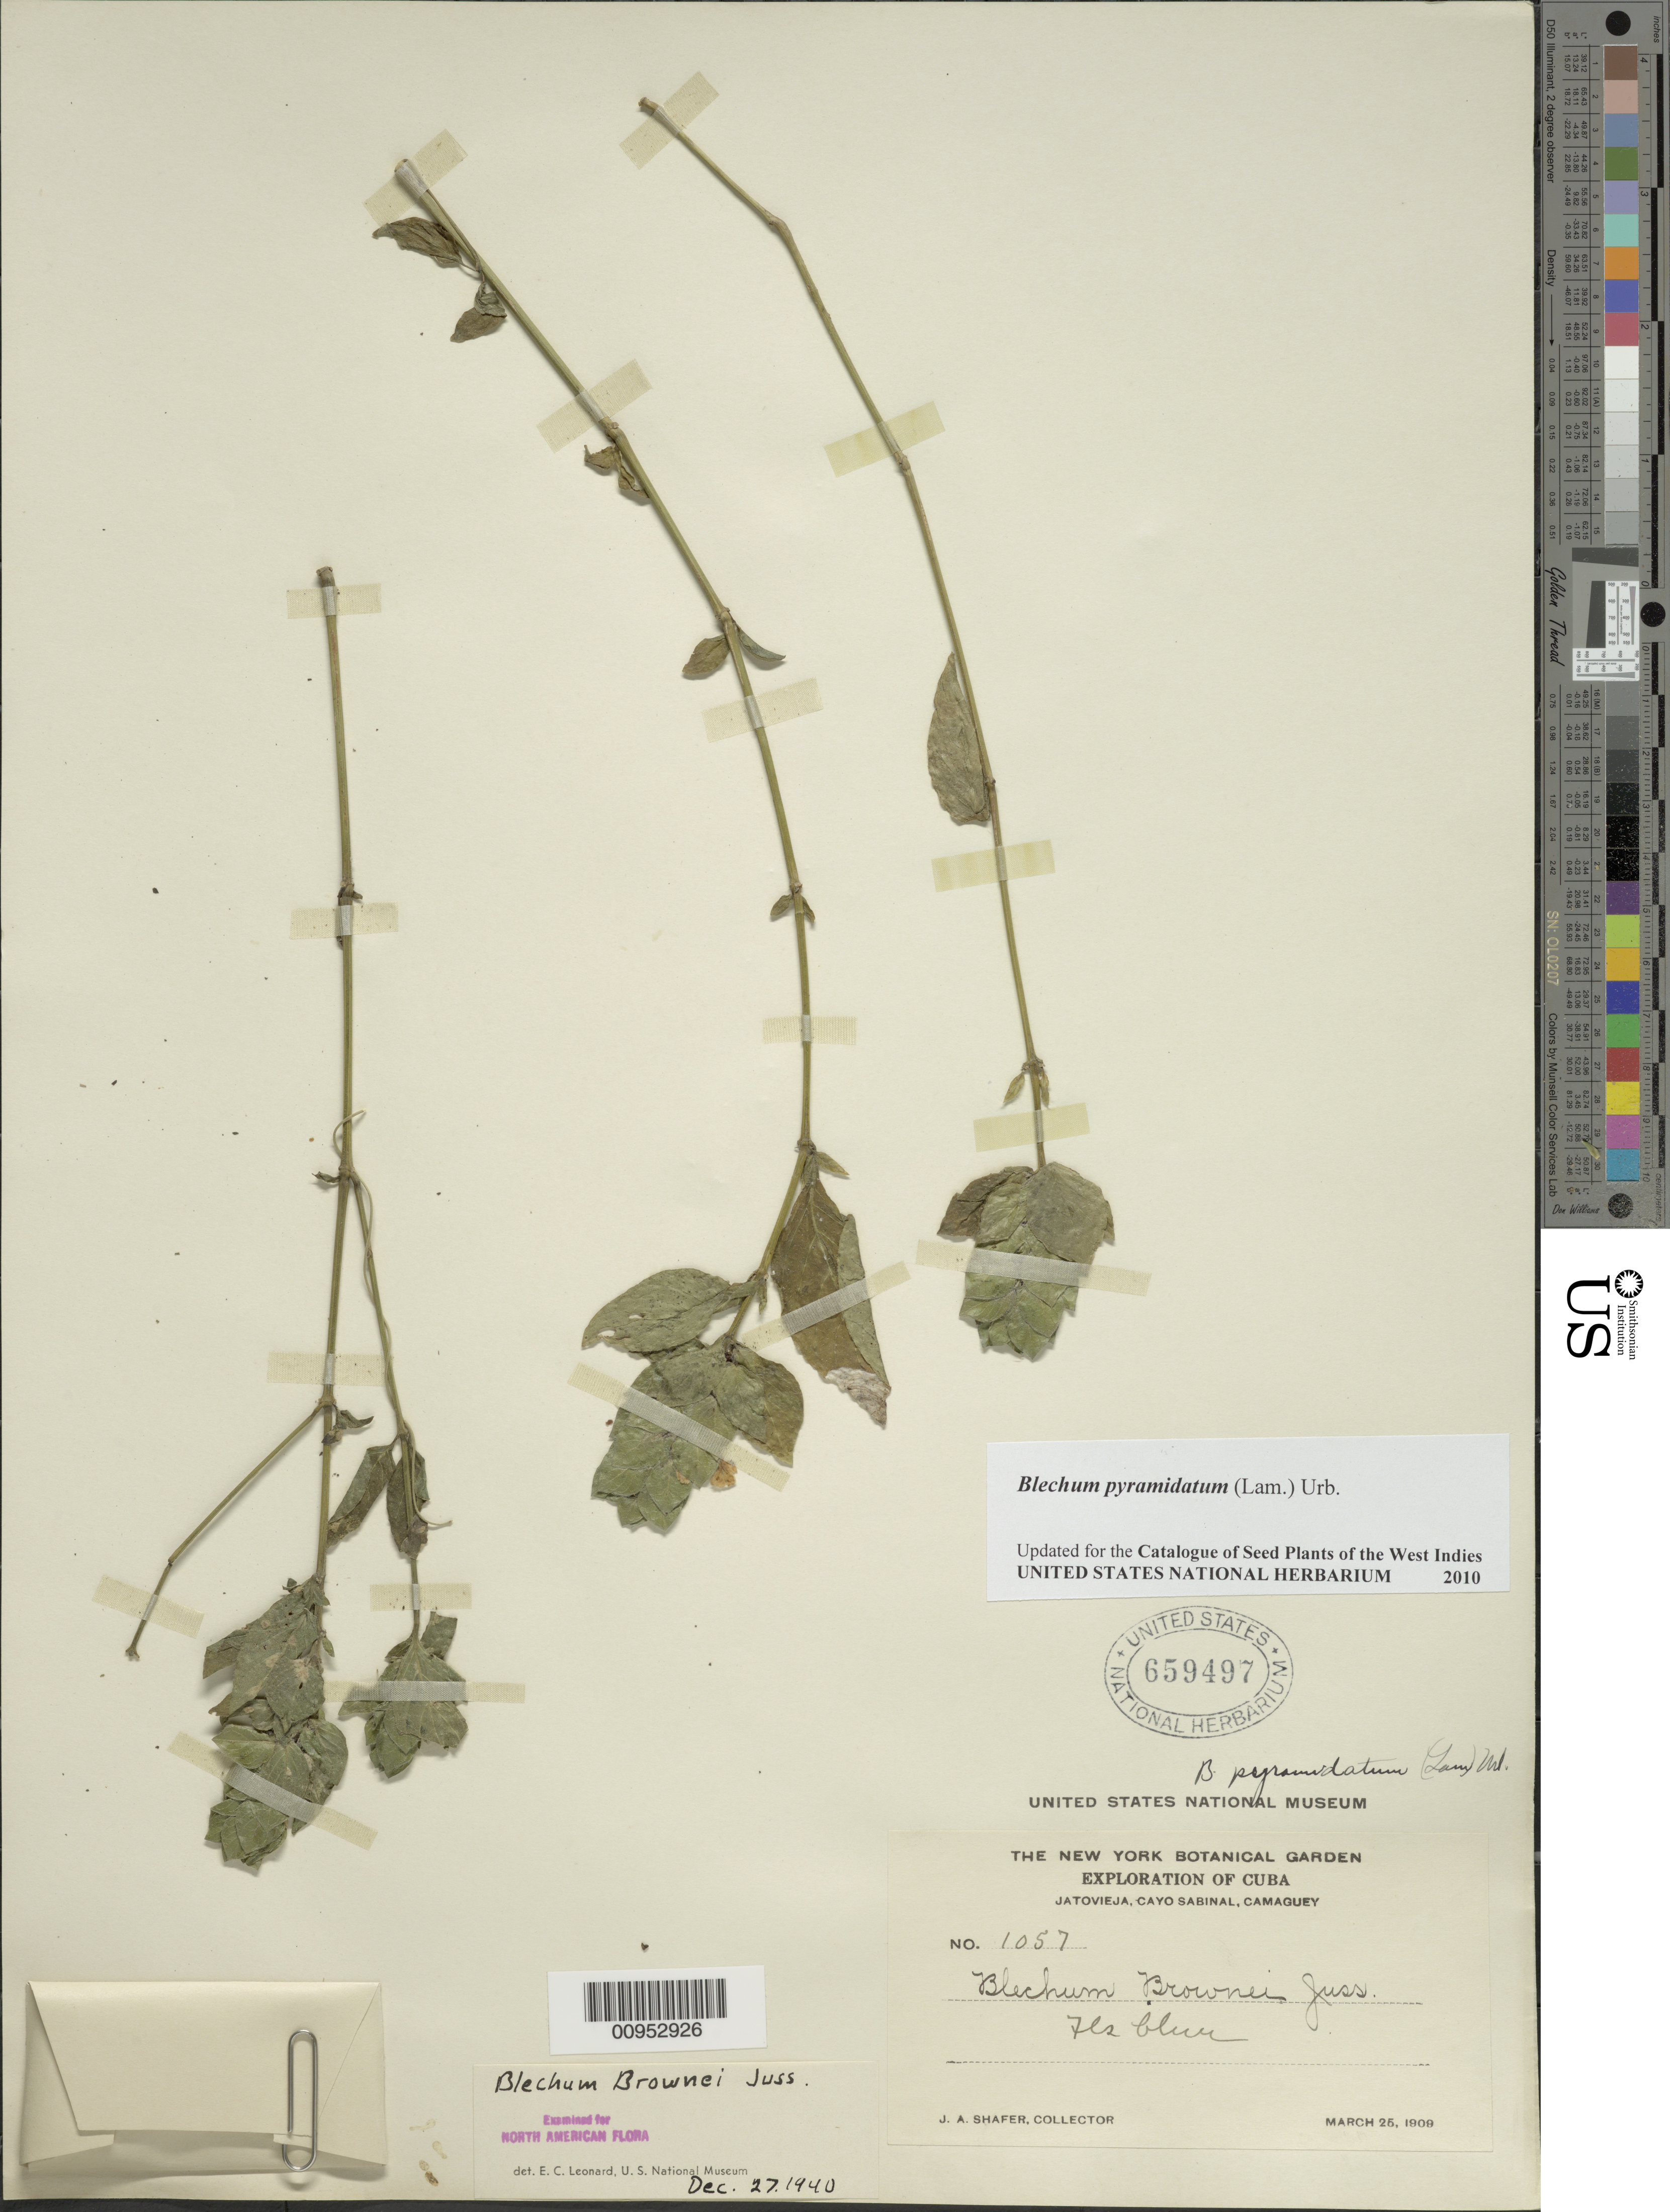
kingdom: Plantae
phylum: Tracheophyta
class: Magnoliopsida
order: Lamiales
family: Acanthaceae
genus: Blechum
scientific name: Blechum pyramidatum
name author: (Lam.) Urb.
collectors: J. A. Shafer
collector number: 1057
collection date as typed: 25 Mar 1909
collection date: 1909-03-25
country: Cuba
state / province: Camagüey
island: Cuba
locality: Jatoviefa, Cayo Sabinal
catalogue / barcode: US 659497